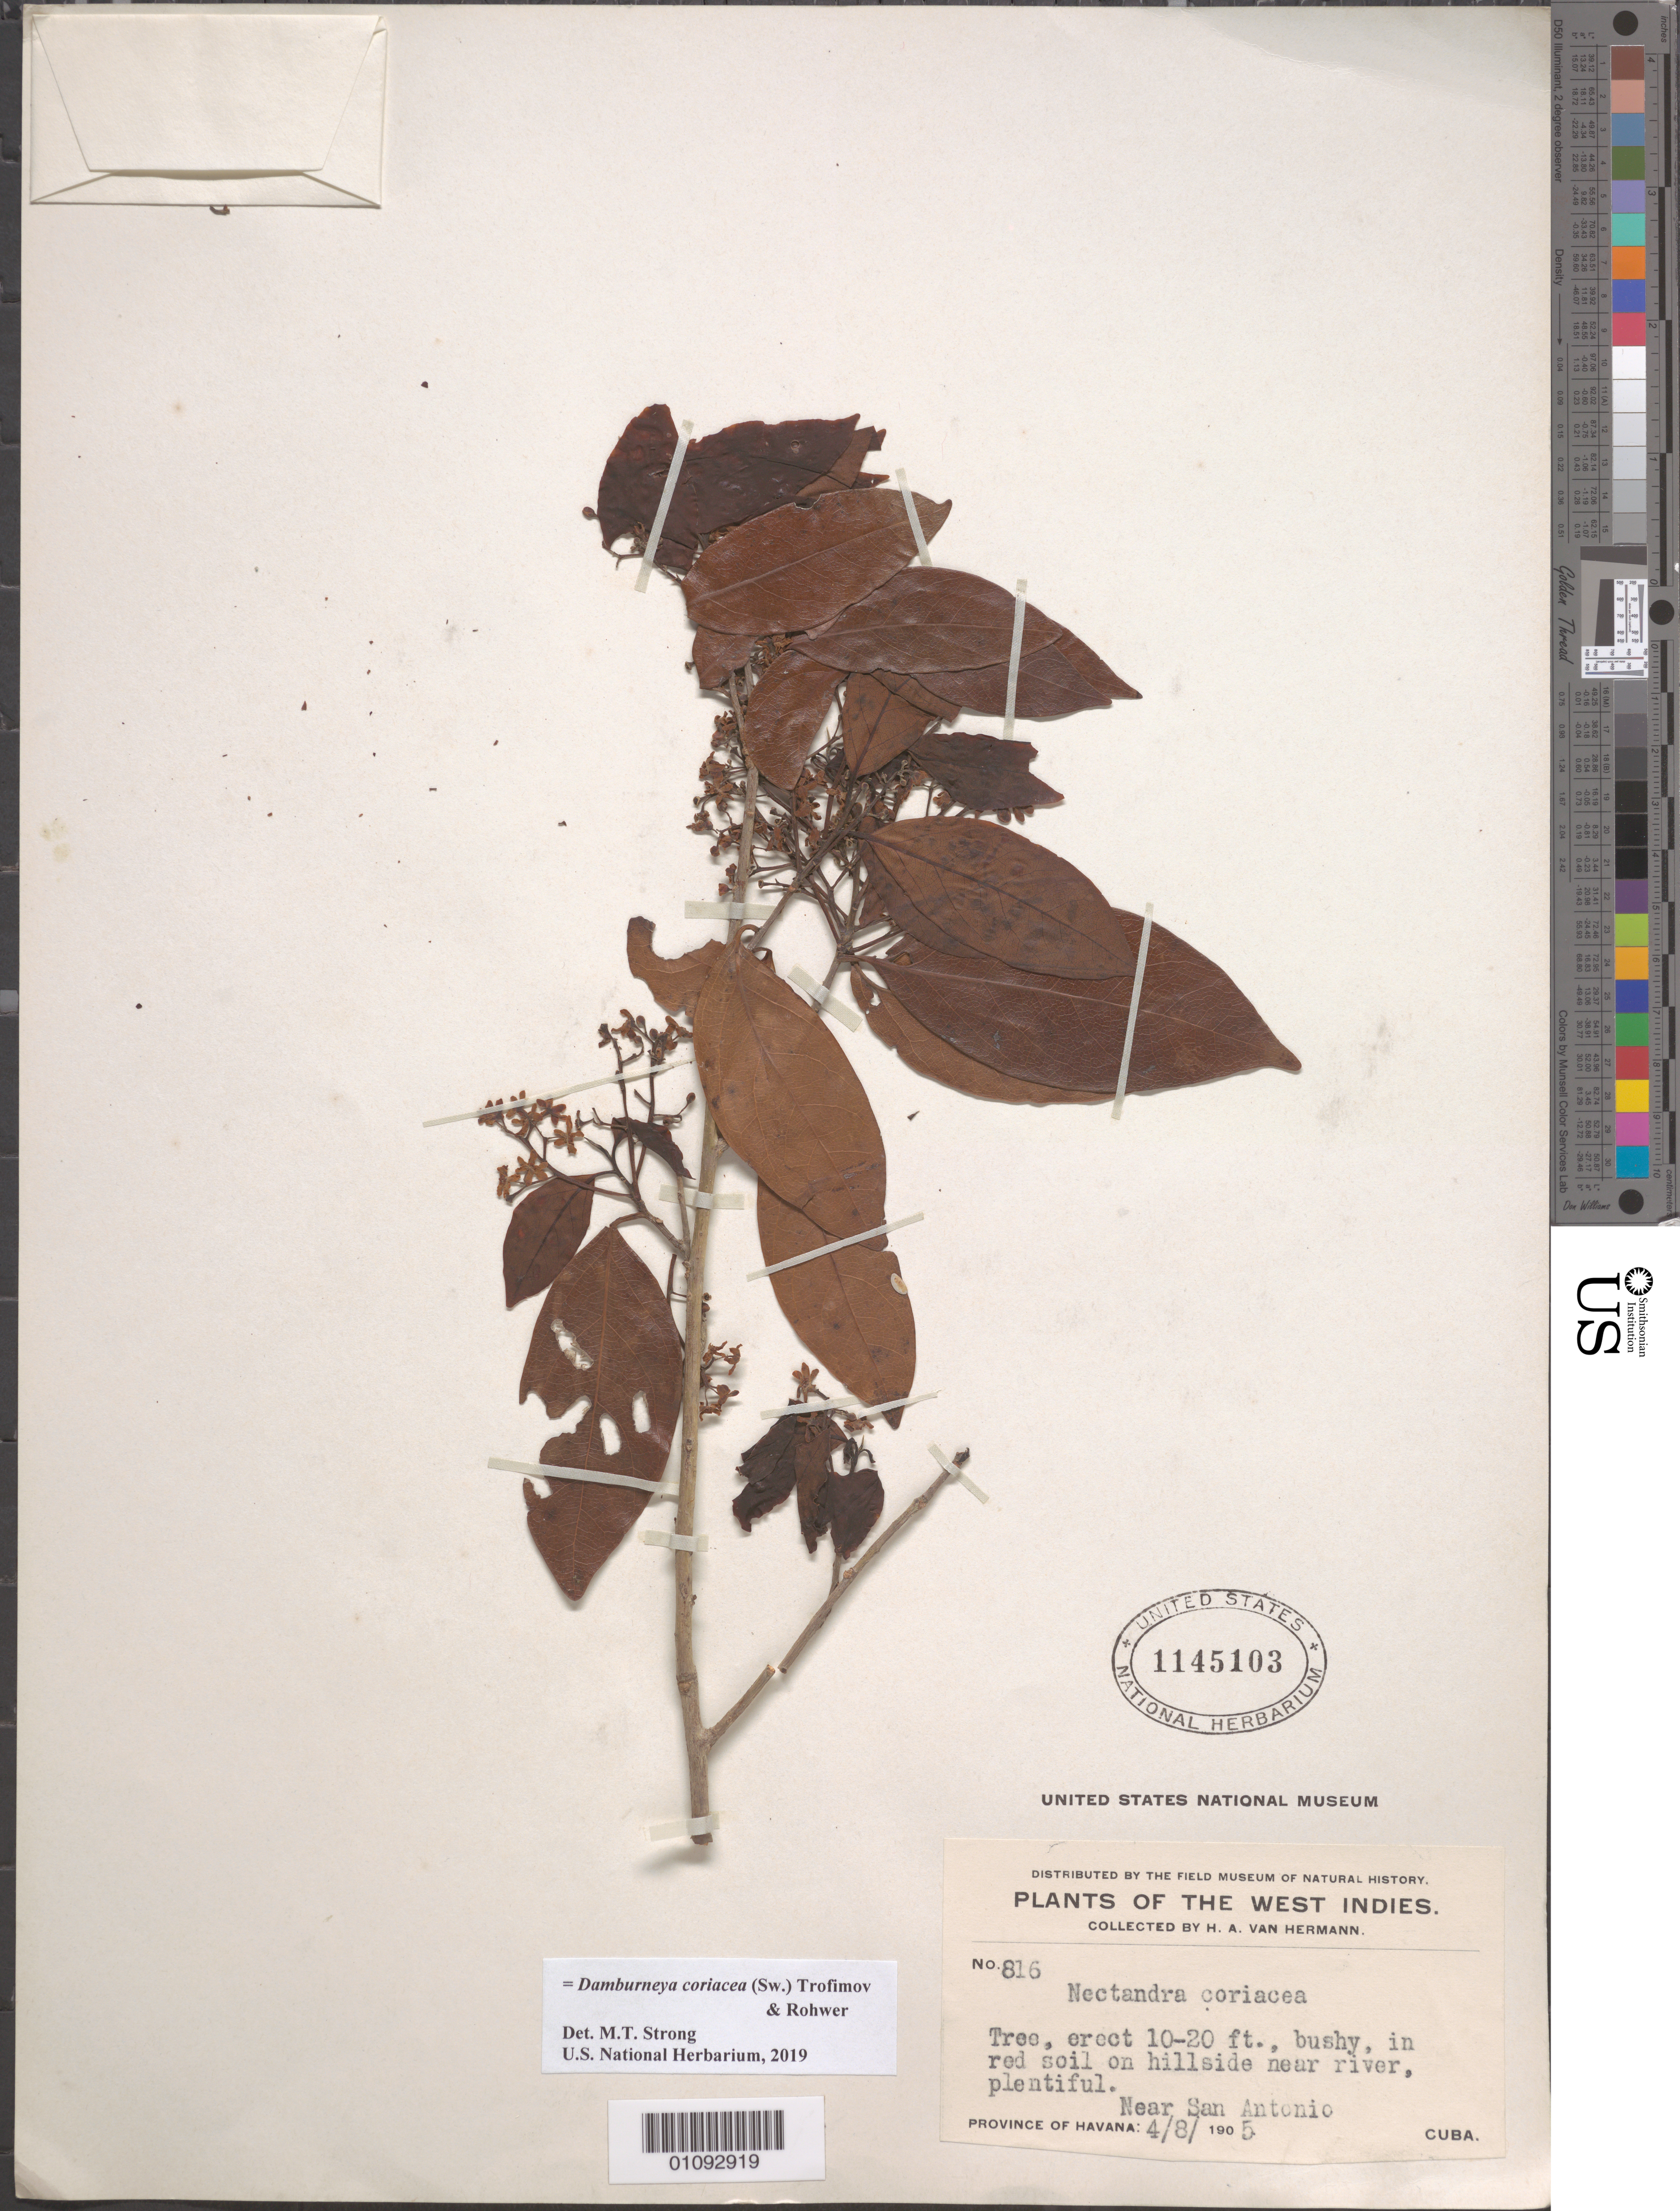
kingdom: Plantae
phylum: Tracheophyta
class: Magnoliopsida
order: Laurales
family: Lauraceae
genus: Damburneya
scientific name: Damburneya coriacea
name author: (Sw.) Trofimov & Rohwer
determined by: Strong, M. T., (US), Smithsonian Institution - National Museum of Natural History (UNITED STATES)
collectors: H. A. Van Hermann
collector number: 816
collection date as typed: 04 Aug 1905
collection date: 1905-08-04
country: Cuba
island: Cuba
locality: Near San Antonio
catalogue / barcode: US 1145103